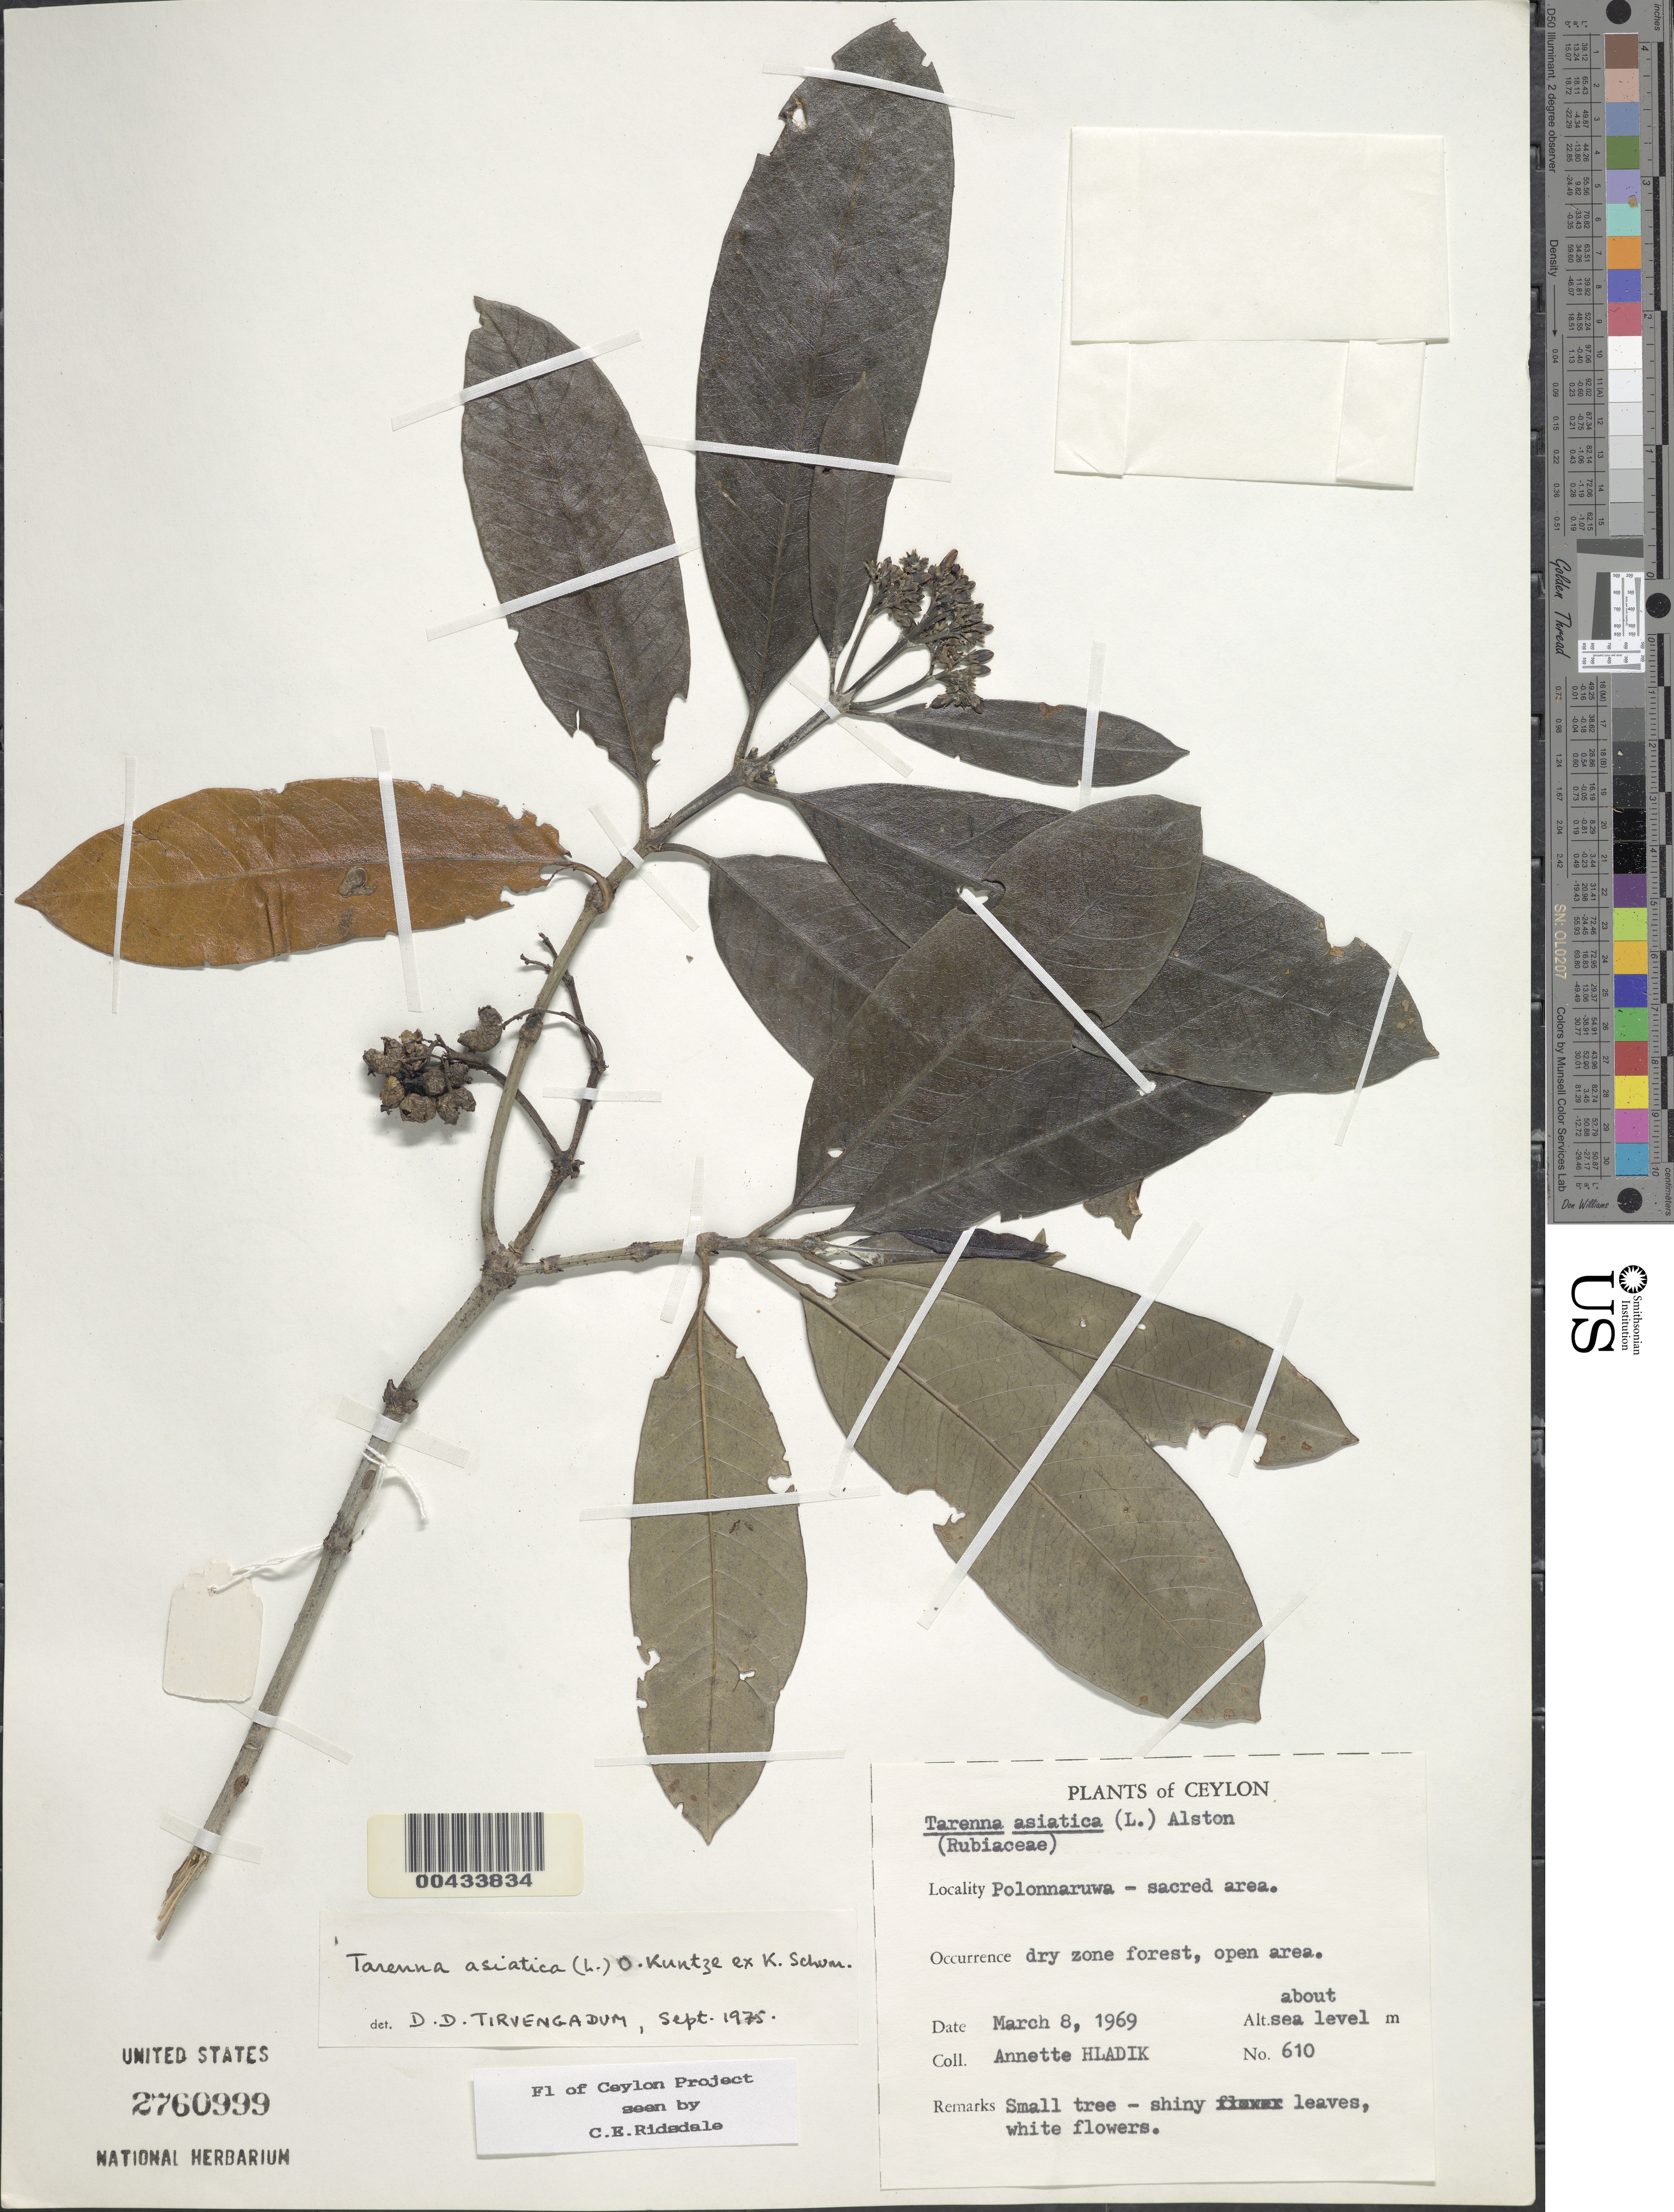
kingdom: Plantae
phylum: Tracheophyta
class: Magnoliopsida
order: Gentianales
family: Rubiaceae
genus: Tarenna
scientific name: Tarenna asiatica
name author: (L.) Kuntze ex K. Schum.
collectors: A. Hladik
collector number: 610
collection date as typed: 08 Mar 1969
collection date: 1969-03-08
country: Sri Lanka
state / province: North Central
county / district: Polonnaruwa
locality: Polonnaruwa Sacred Area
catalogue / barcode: US 2760999